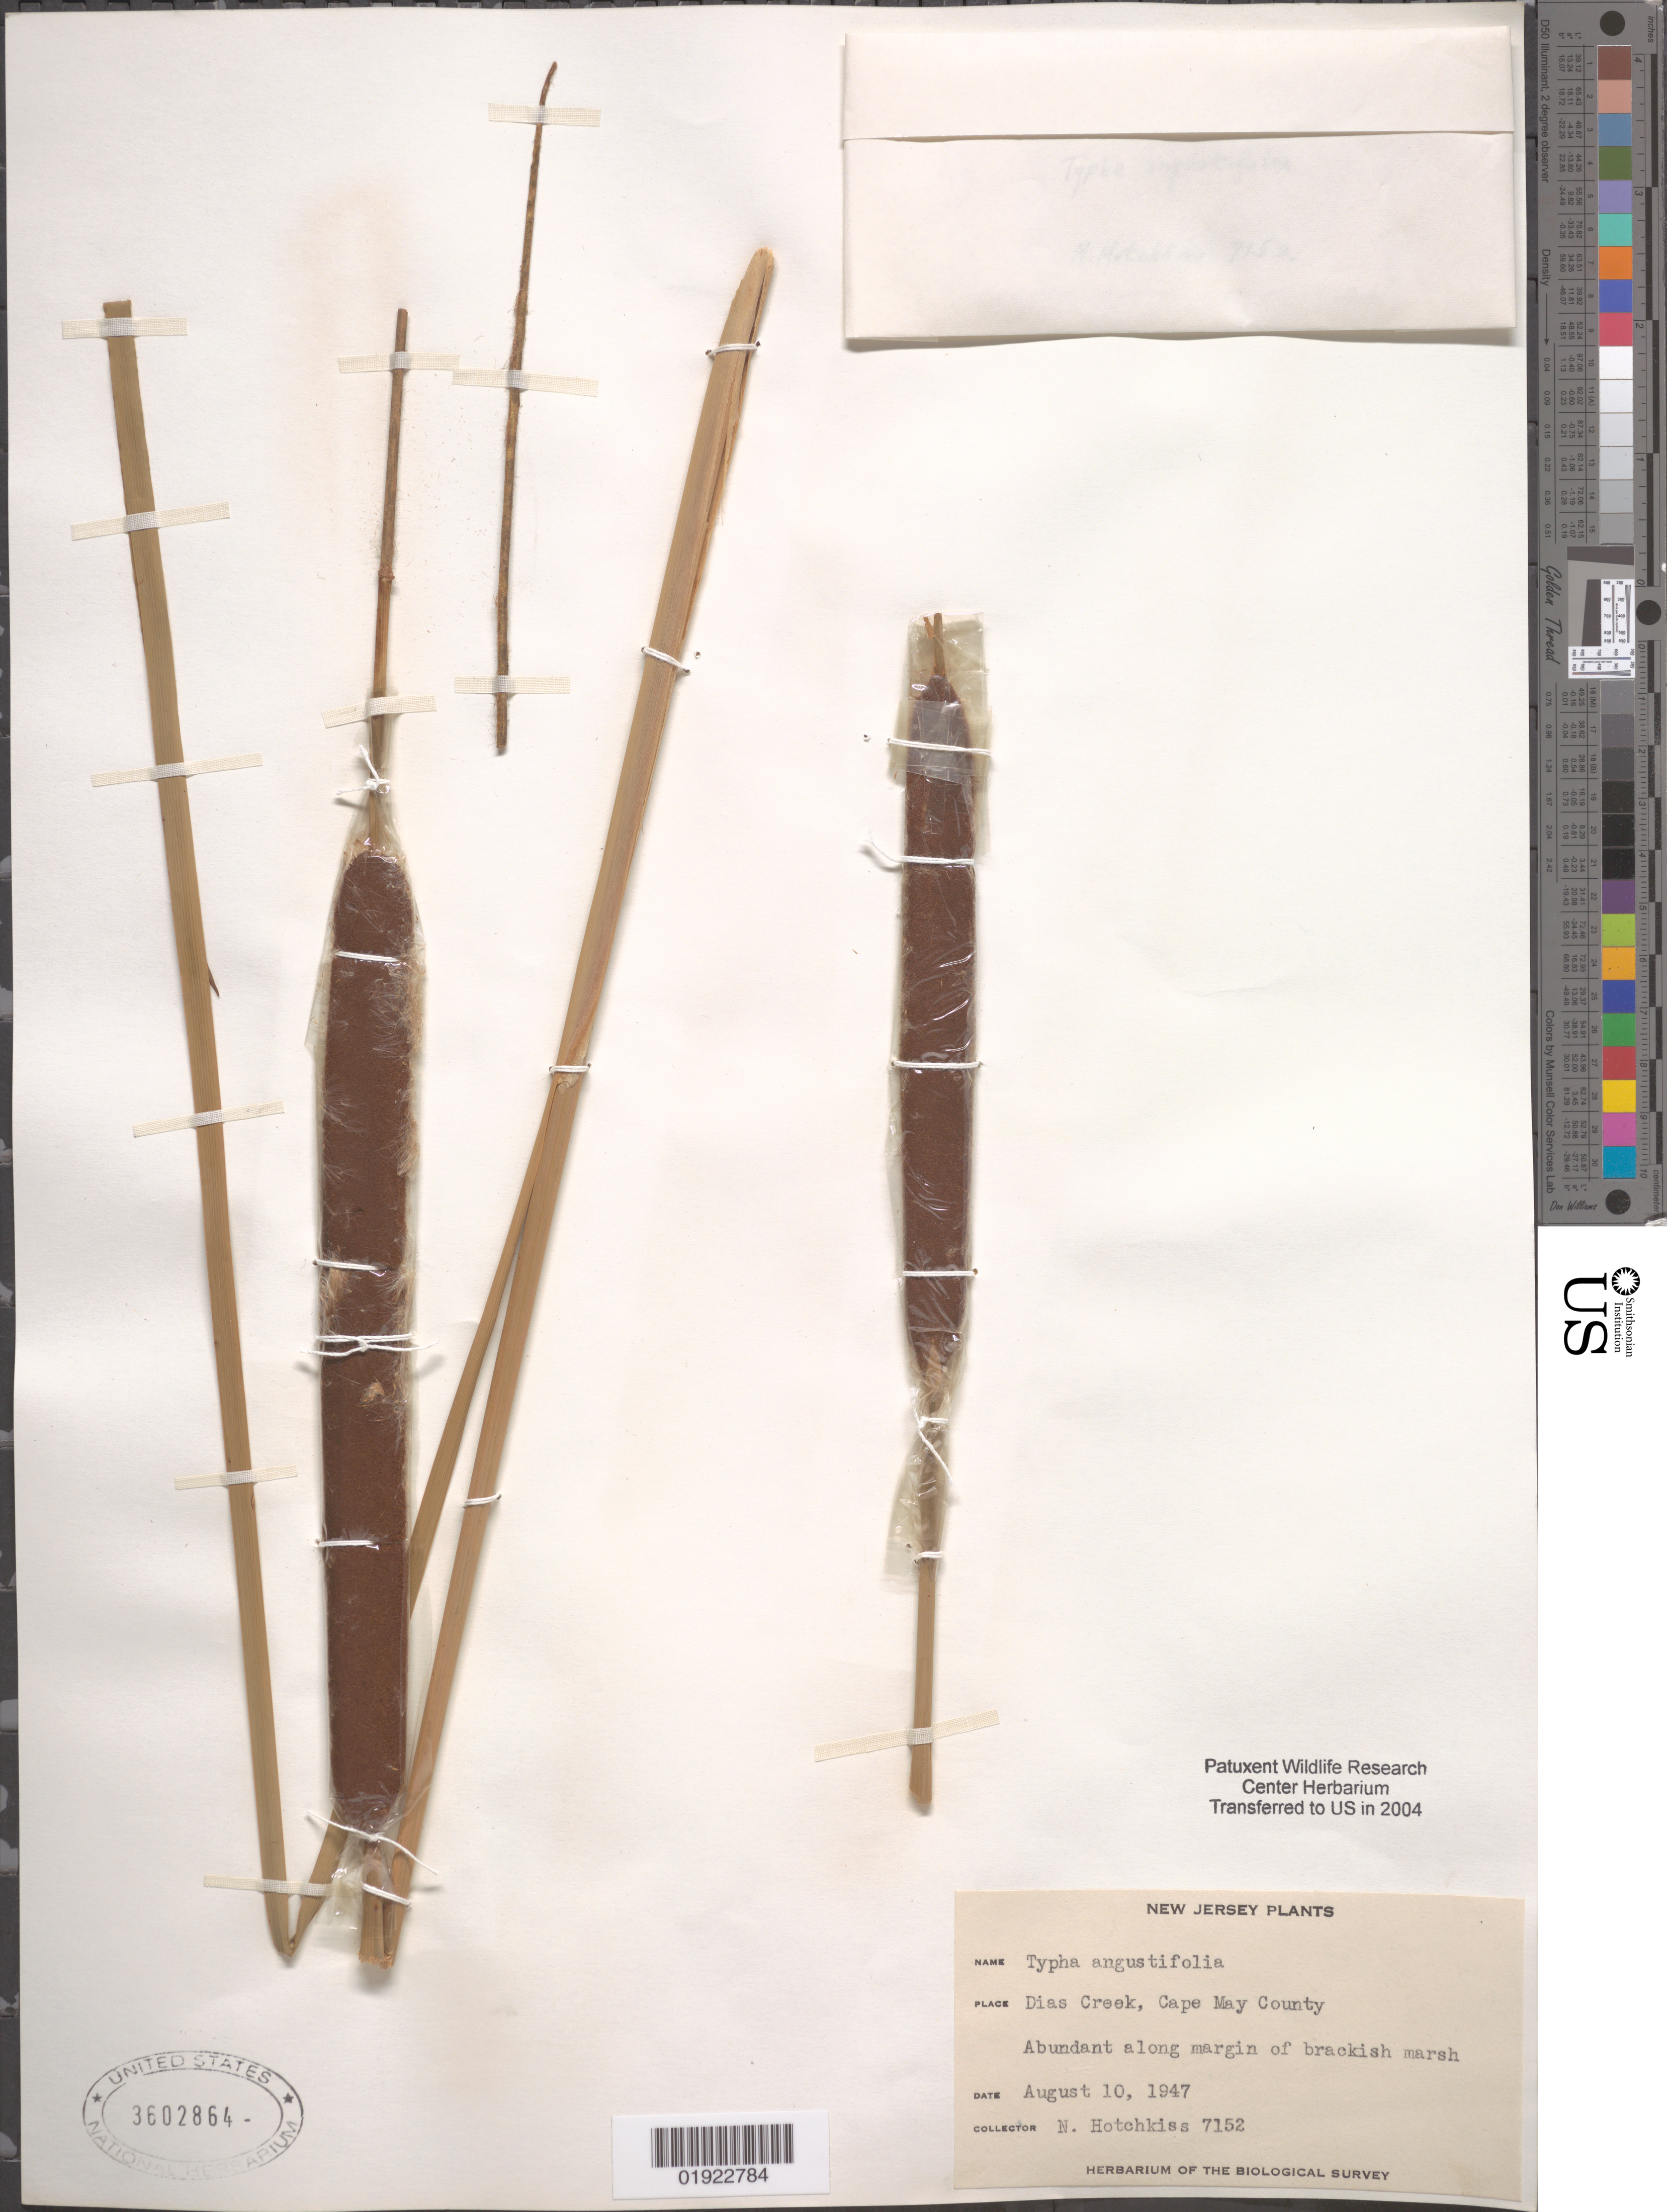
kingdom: Plantae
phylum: Tracheophyta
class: Liliopsida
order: Poales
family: Typhaceae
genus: Typha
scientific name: Typha angustifolia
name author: L.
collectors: N. Hotchkiss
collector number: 7152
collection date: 1947-08-10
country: United States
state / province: New Jersey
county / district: Cape May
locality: Dias Creek.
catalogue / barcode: US 3602864